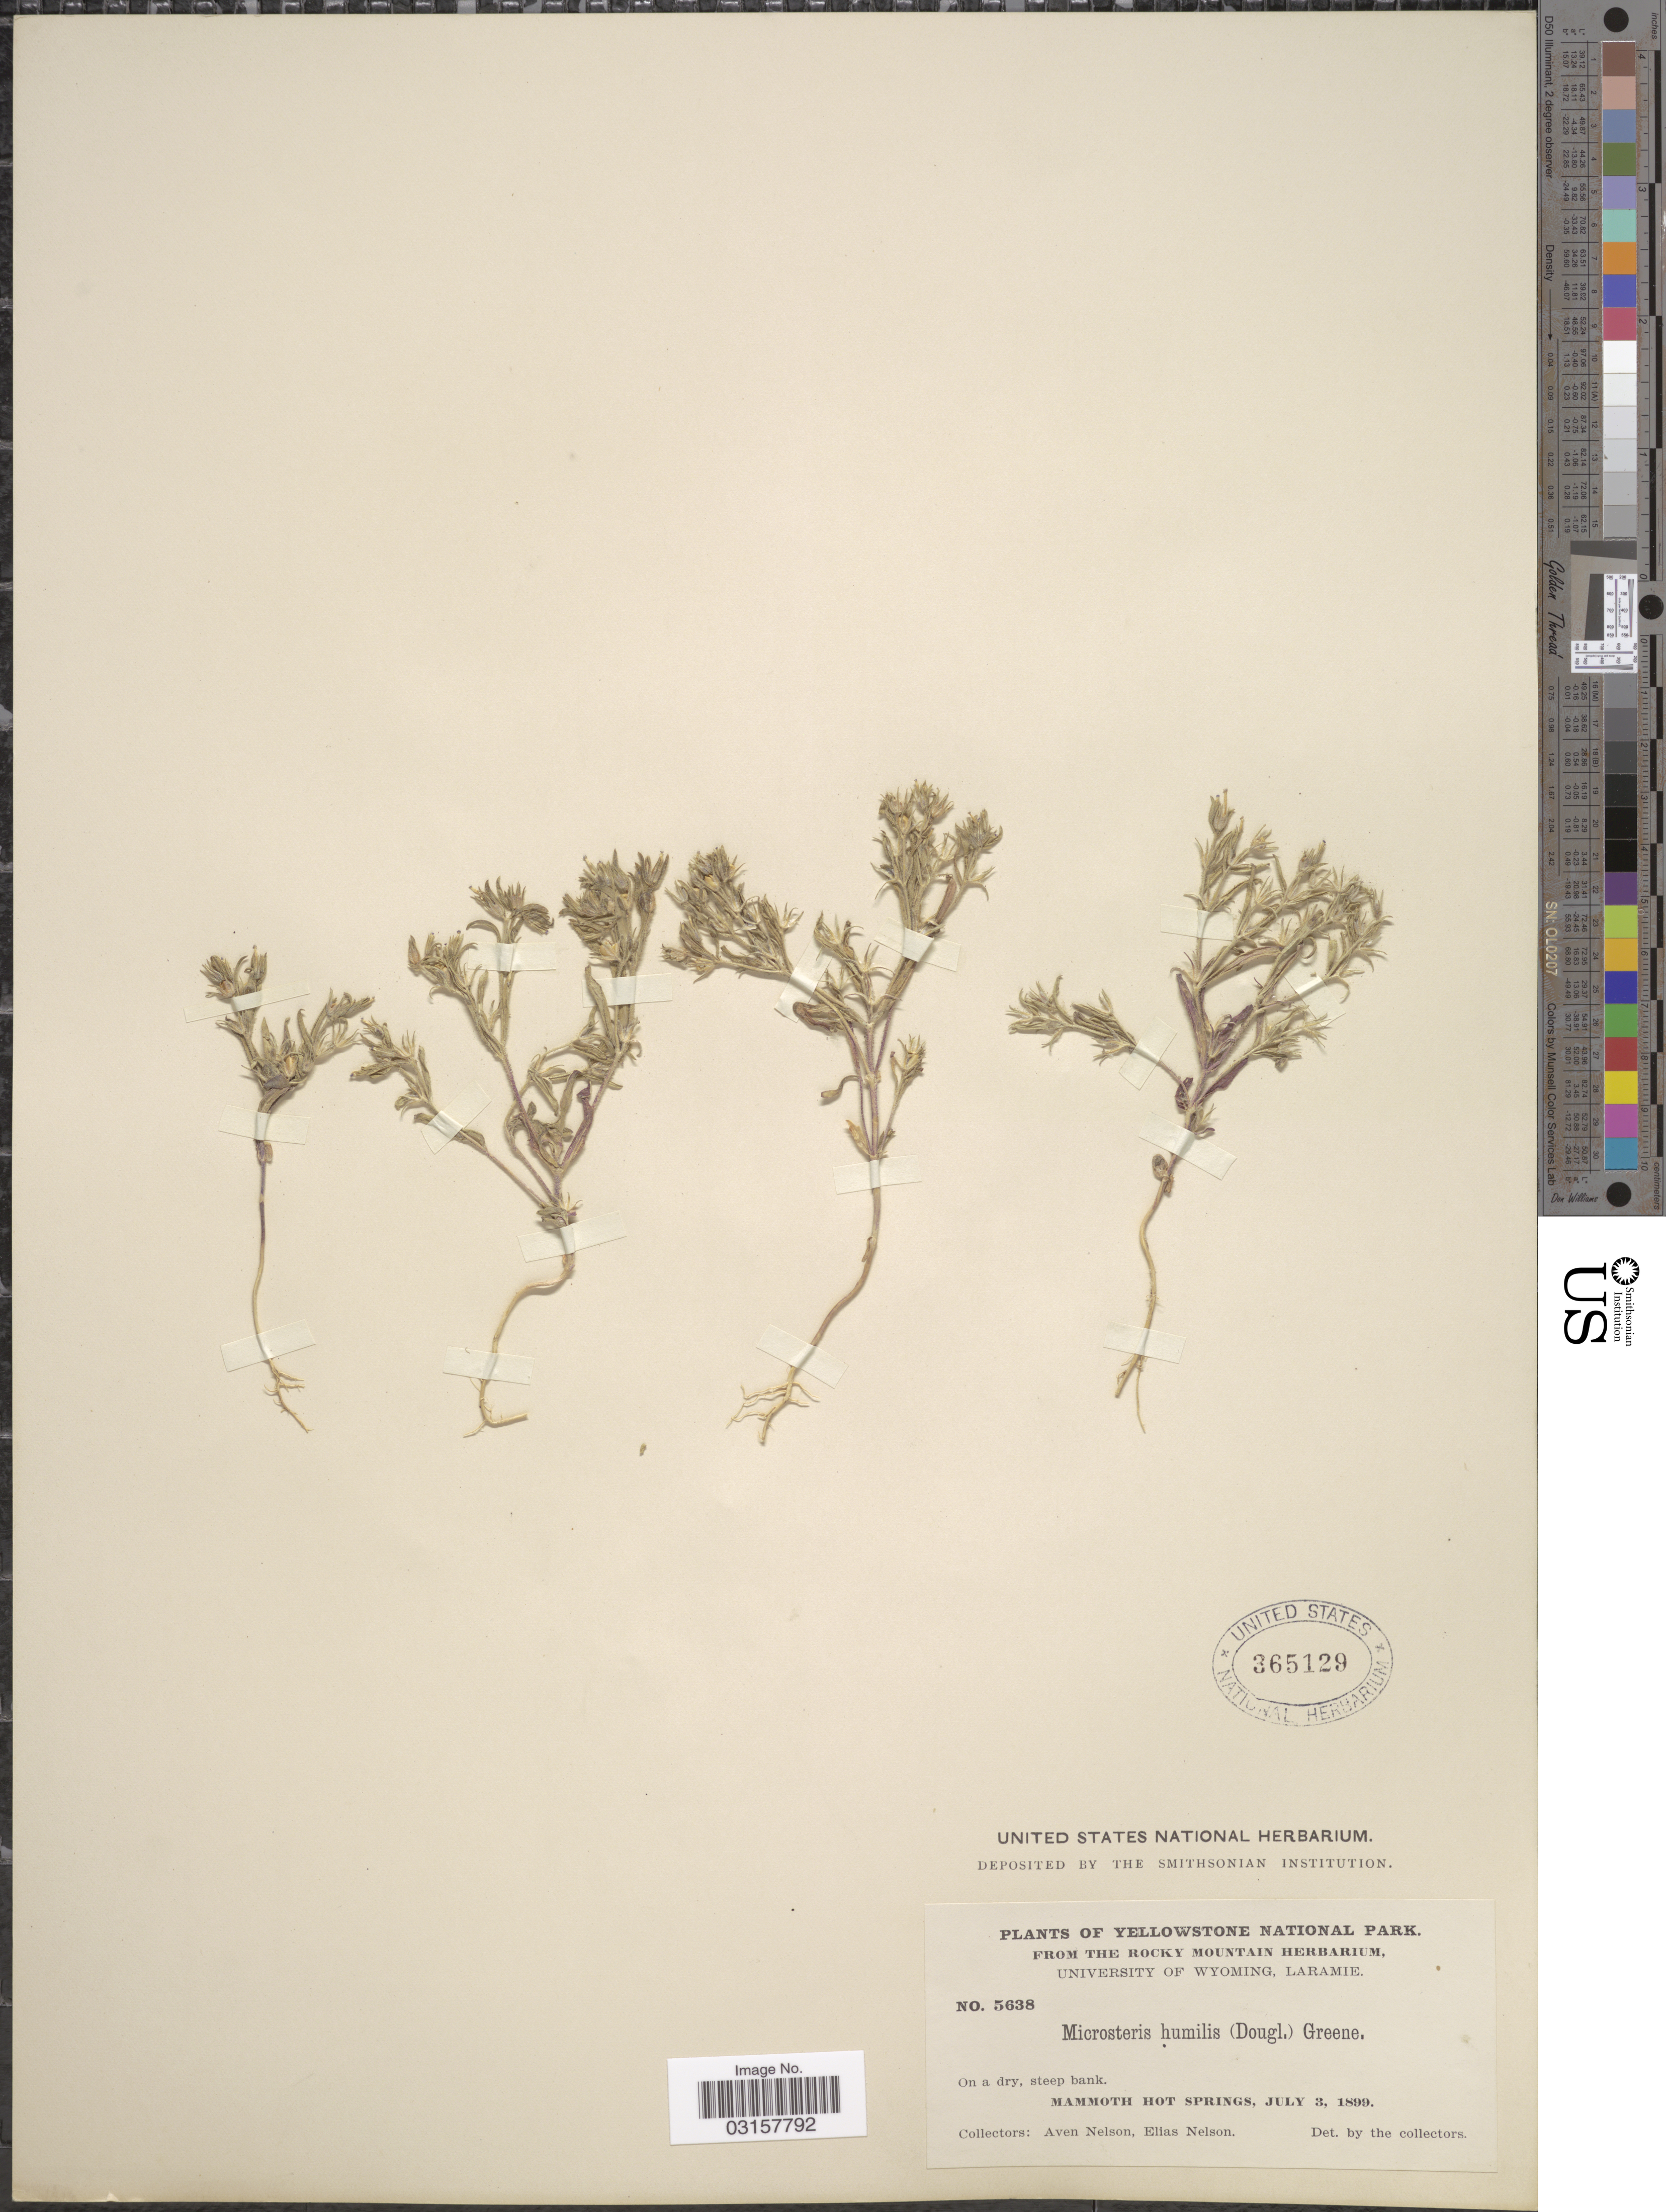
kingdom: Plantae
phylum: Tracheophyta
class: Magnoliopsida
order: Ericales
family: Polemoniaceae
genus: Microsteris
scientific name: Microsteris gracilis var. humilior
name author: (Hook.) Cronquist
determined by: (US) Smithsonian Institution - National Museum of Natural History - Department of Botany (UNITED STATES)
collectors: A. Nelson & E. Nelson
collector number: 5638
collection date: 1899-07-03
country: United States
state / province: Wyoming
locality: Yellowstone National Park. Mammoth Hot Springs.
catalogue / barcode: US 365129